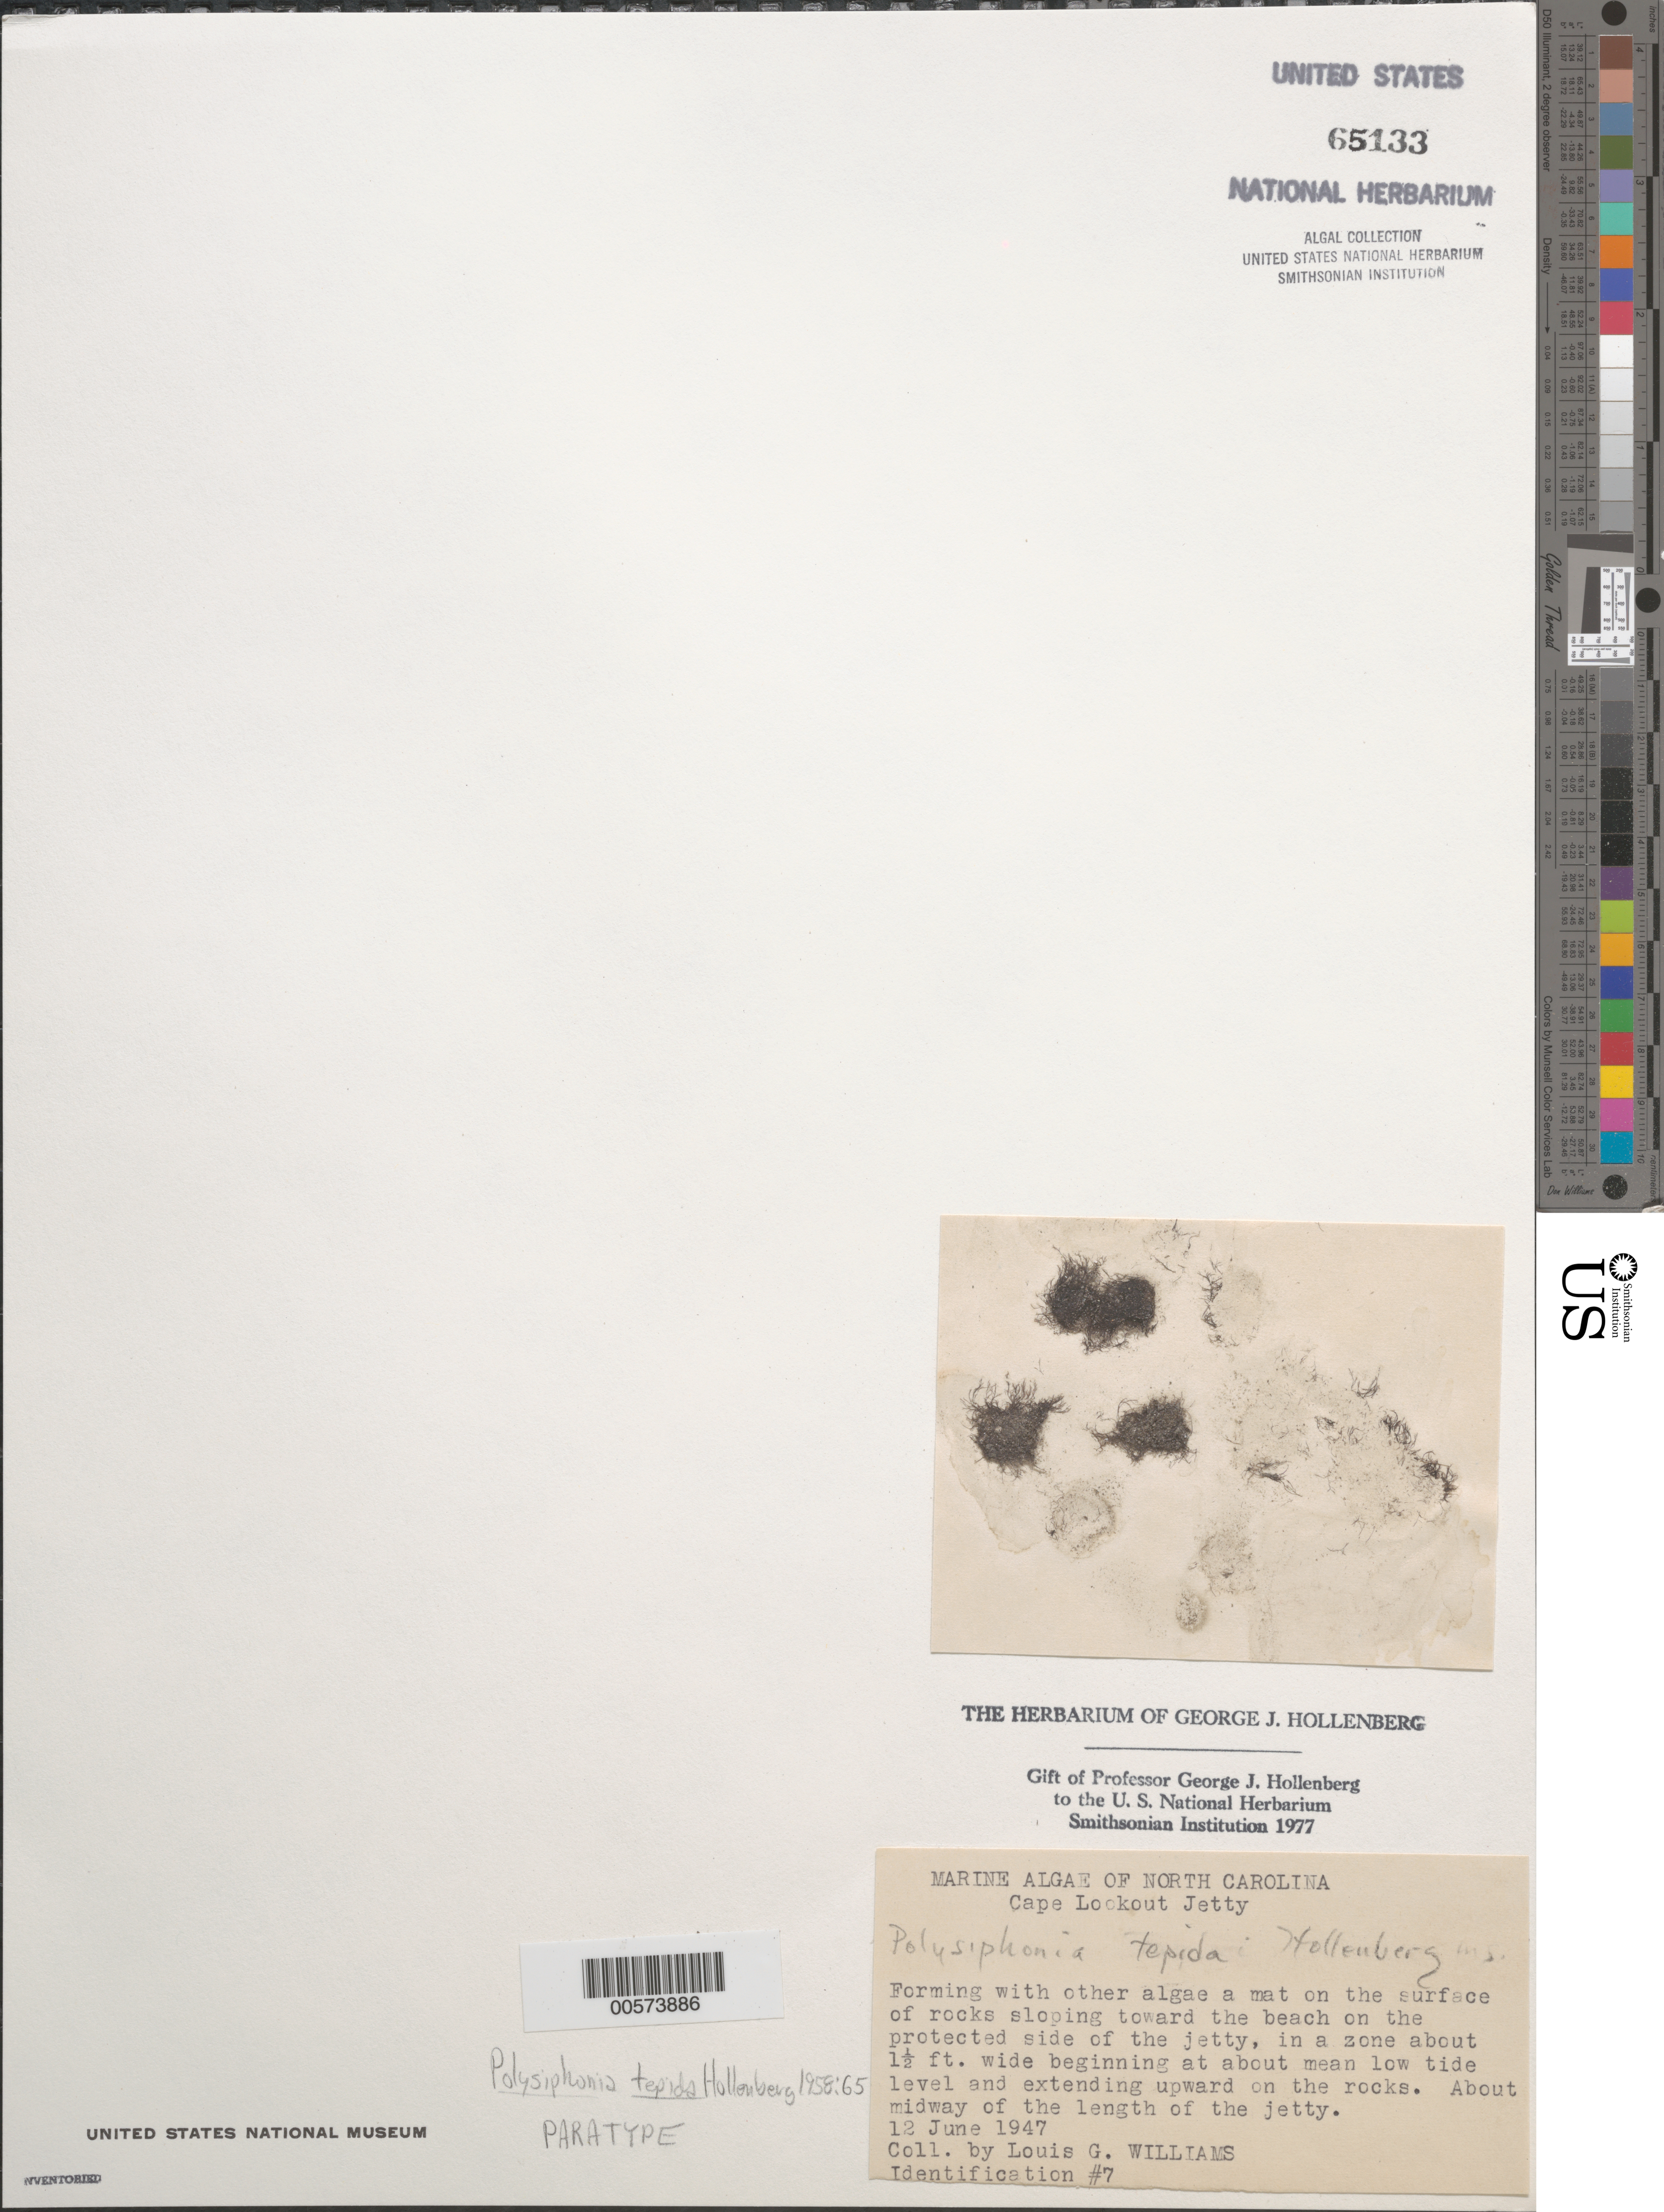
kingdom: Plantae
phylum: Rhodophyta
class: Florideophyceae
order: Ceramiales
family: Rhodomelaceae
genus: Polysiphonia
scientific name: Polysiphonia foetidissima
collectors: L. G. Williams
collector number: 7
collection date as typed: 12 Jun 1947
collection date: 1947-06-12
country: United States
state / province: North Carolina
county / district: Carteret County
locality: Cape Lookout jetty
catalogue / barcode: US 65133